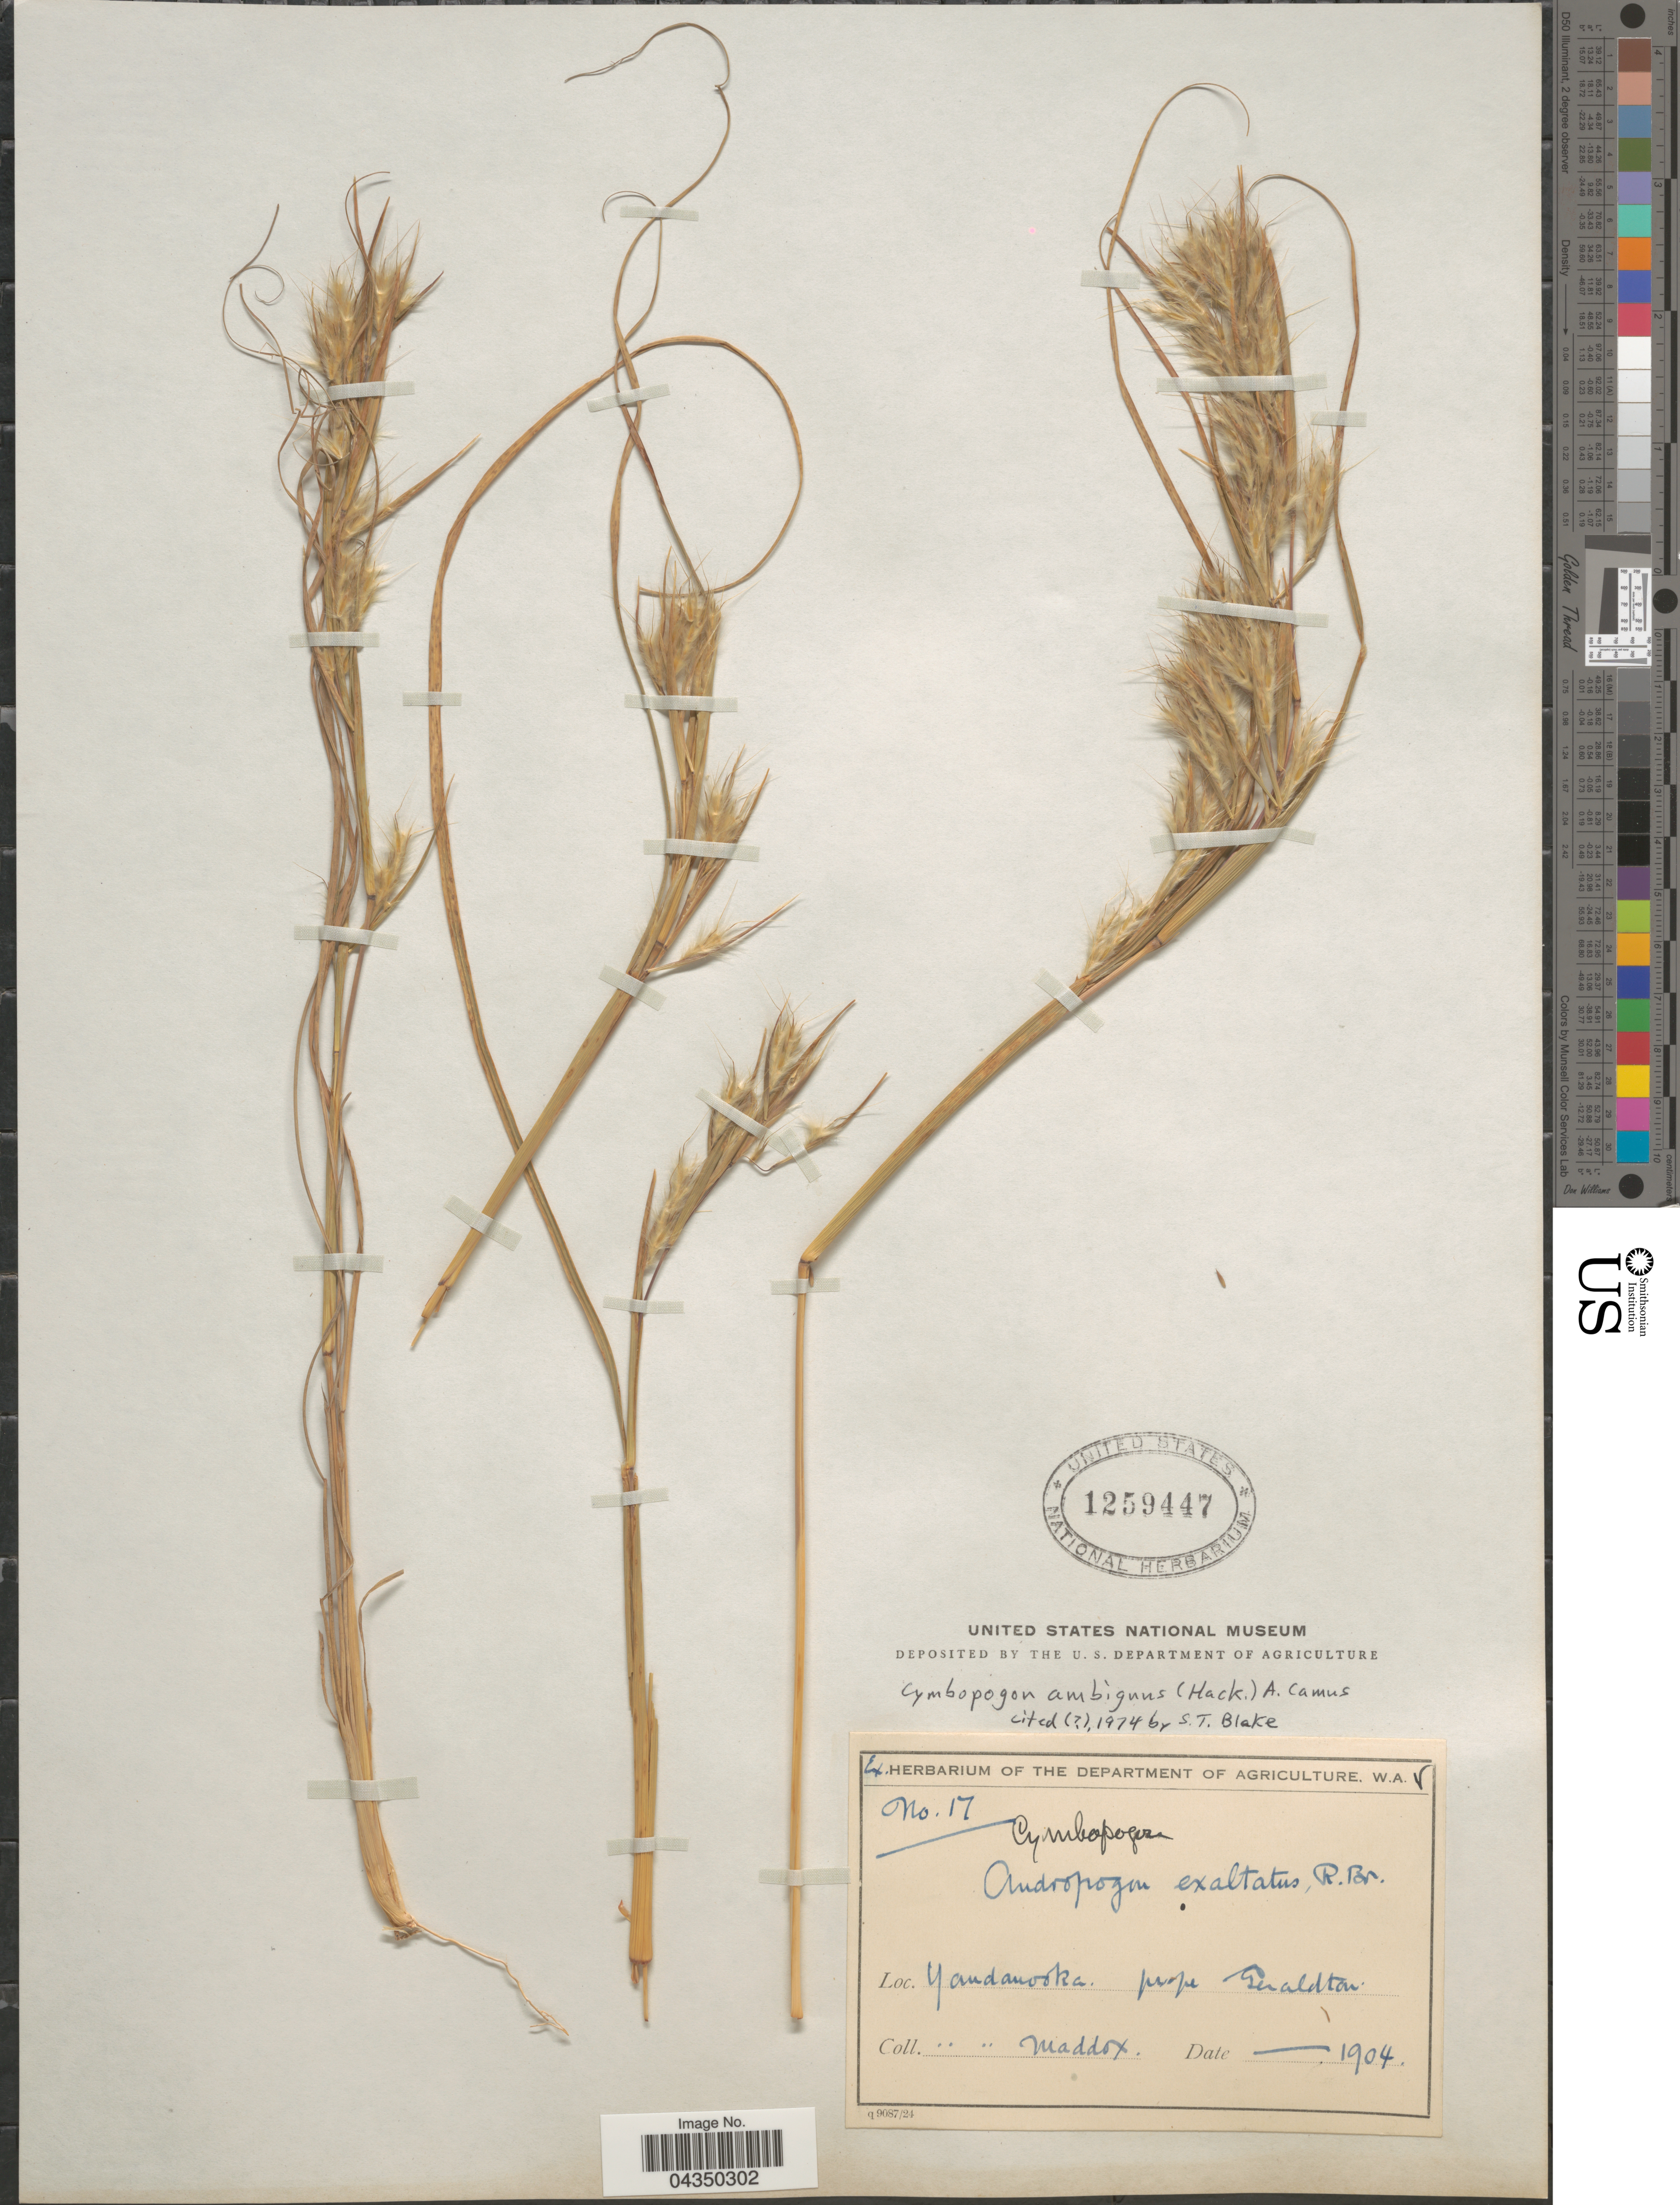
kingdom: Plantae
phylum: Tracheophyta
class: Liliopsida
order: Poales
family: Poaceae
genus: Cymbopogon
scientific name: Cymbopogon ambiguus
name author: A. Camus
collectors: Maddox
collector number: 17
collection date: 1904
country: Australia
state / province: Western Australia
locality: Yandanooka prope Geraldton.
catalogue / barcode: US 1259447